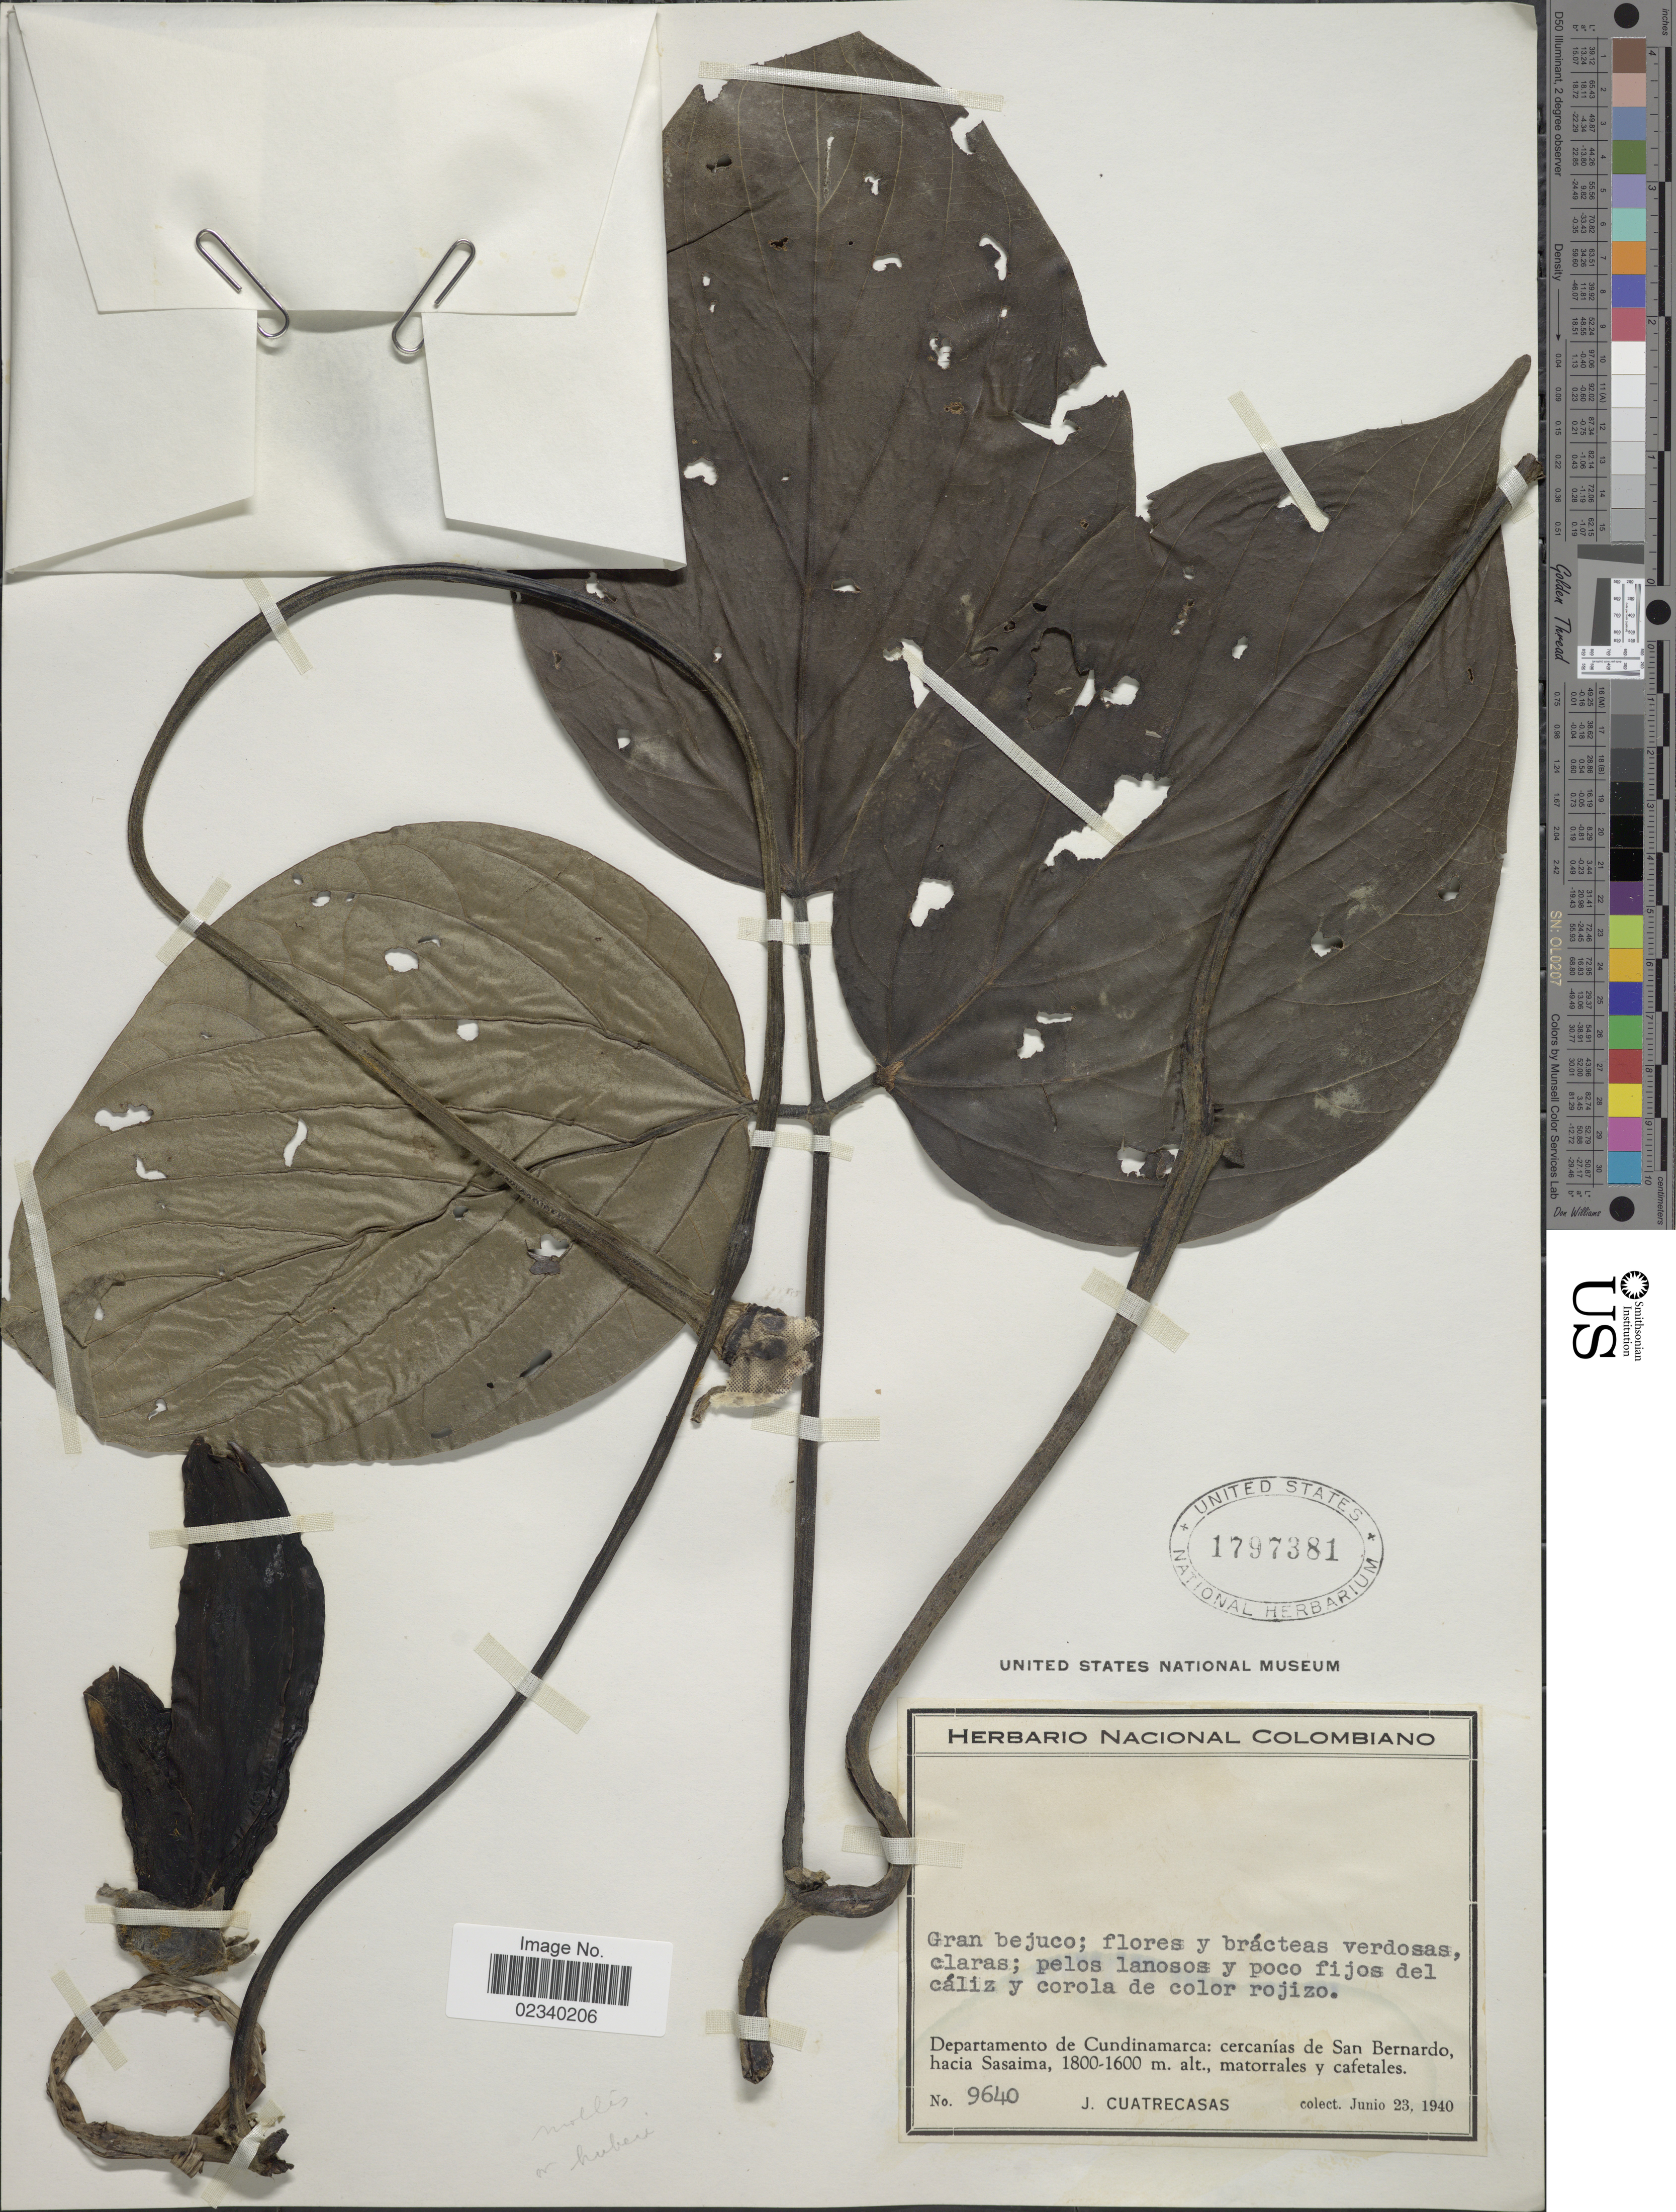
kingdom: Plantae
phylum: Tracheophyta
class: Magnoliopsida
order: Fabales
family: Fabaceae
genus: Mucuna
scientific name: Mucuna huberi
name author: Ducke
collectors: J. Cuatrecasas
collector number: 9640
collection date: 1940-06-23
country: Colombia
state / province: Cundinamarca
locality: Departamento de Cundinamarca: cercanias de San Bernardo, hacia Sasaima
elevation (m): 1600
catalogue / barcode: US 1797381